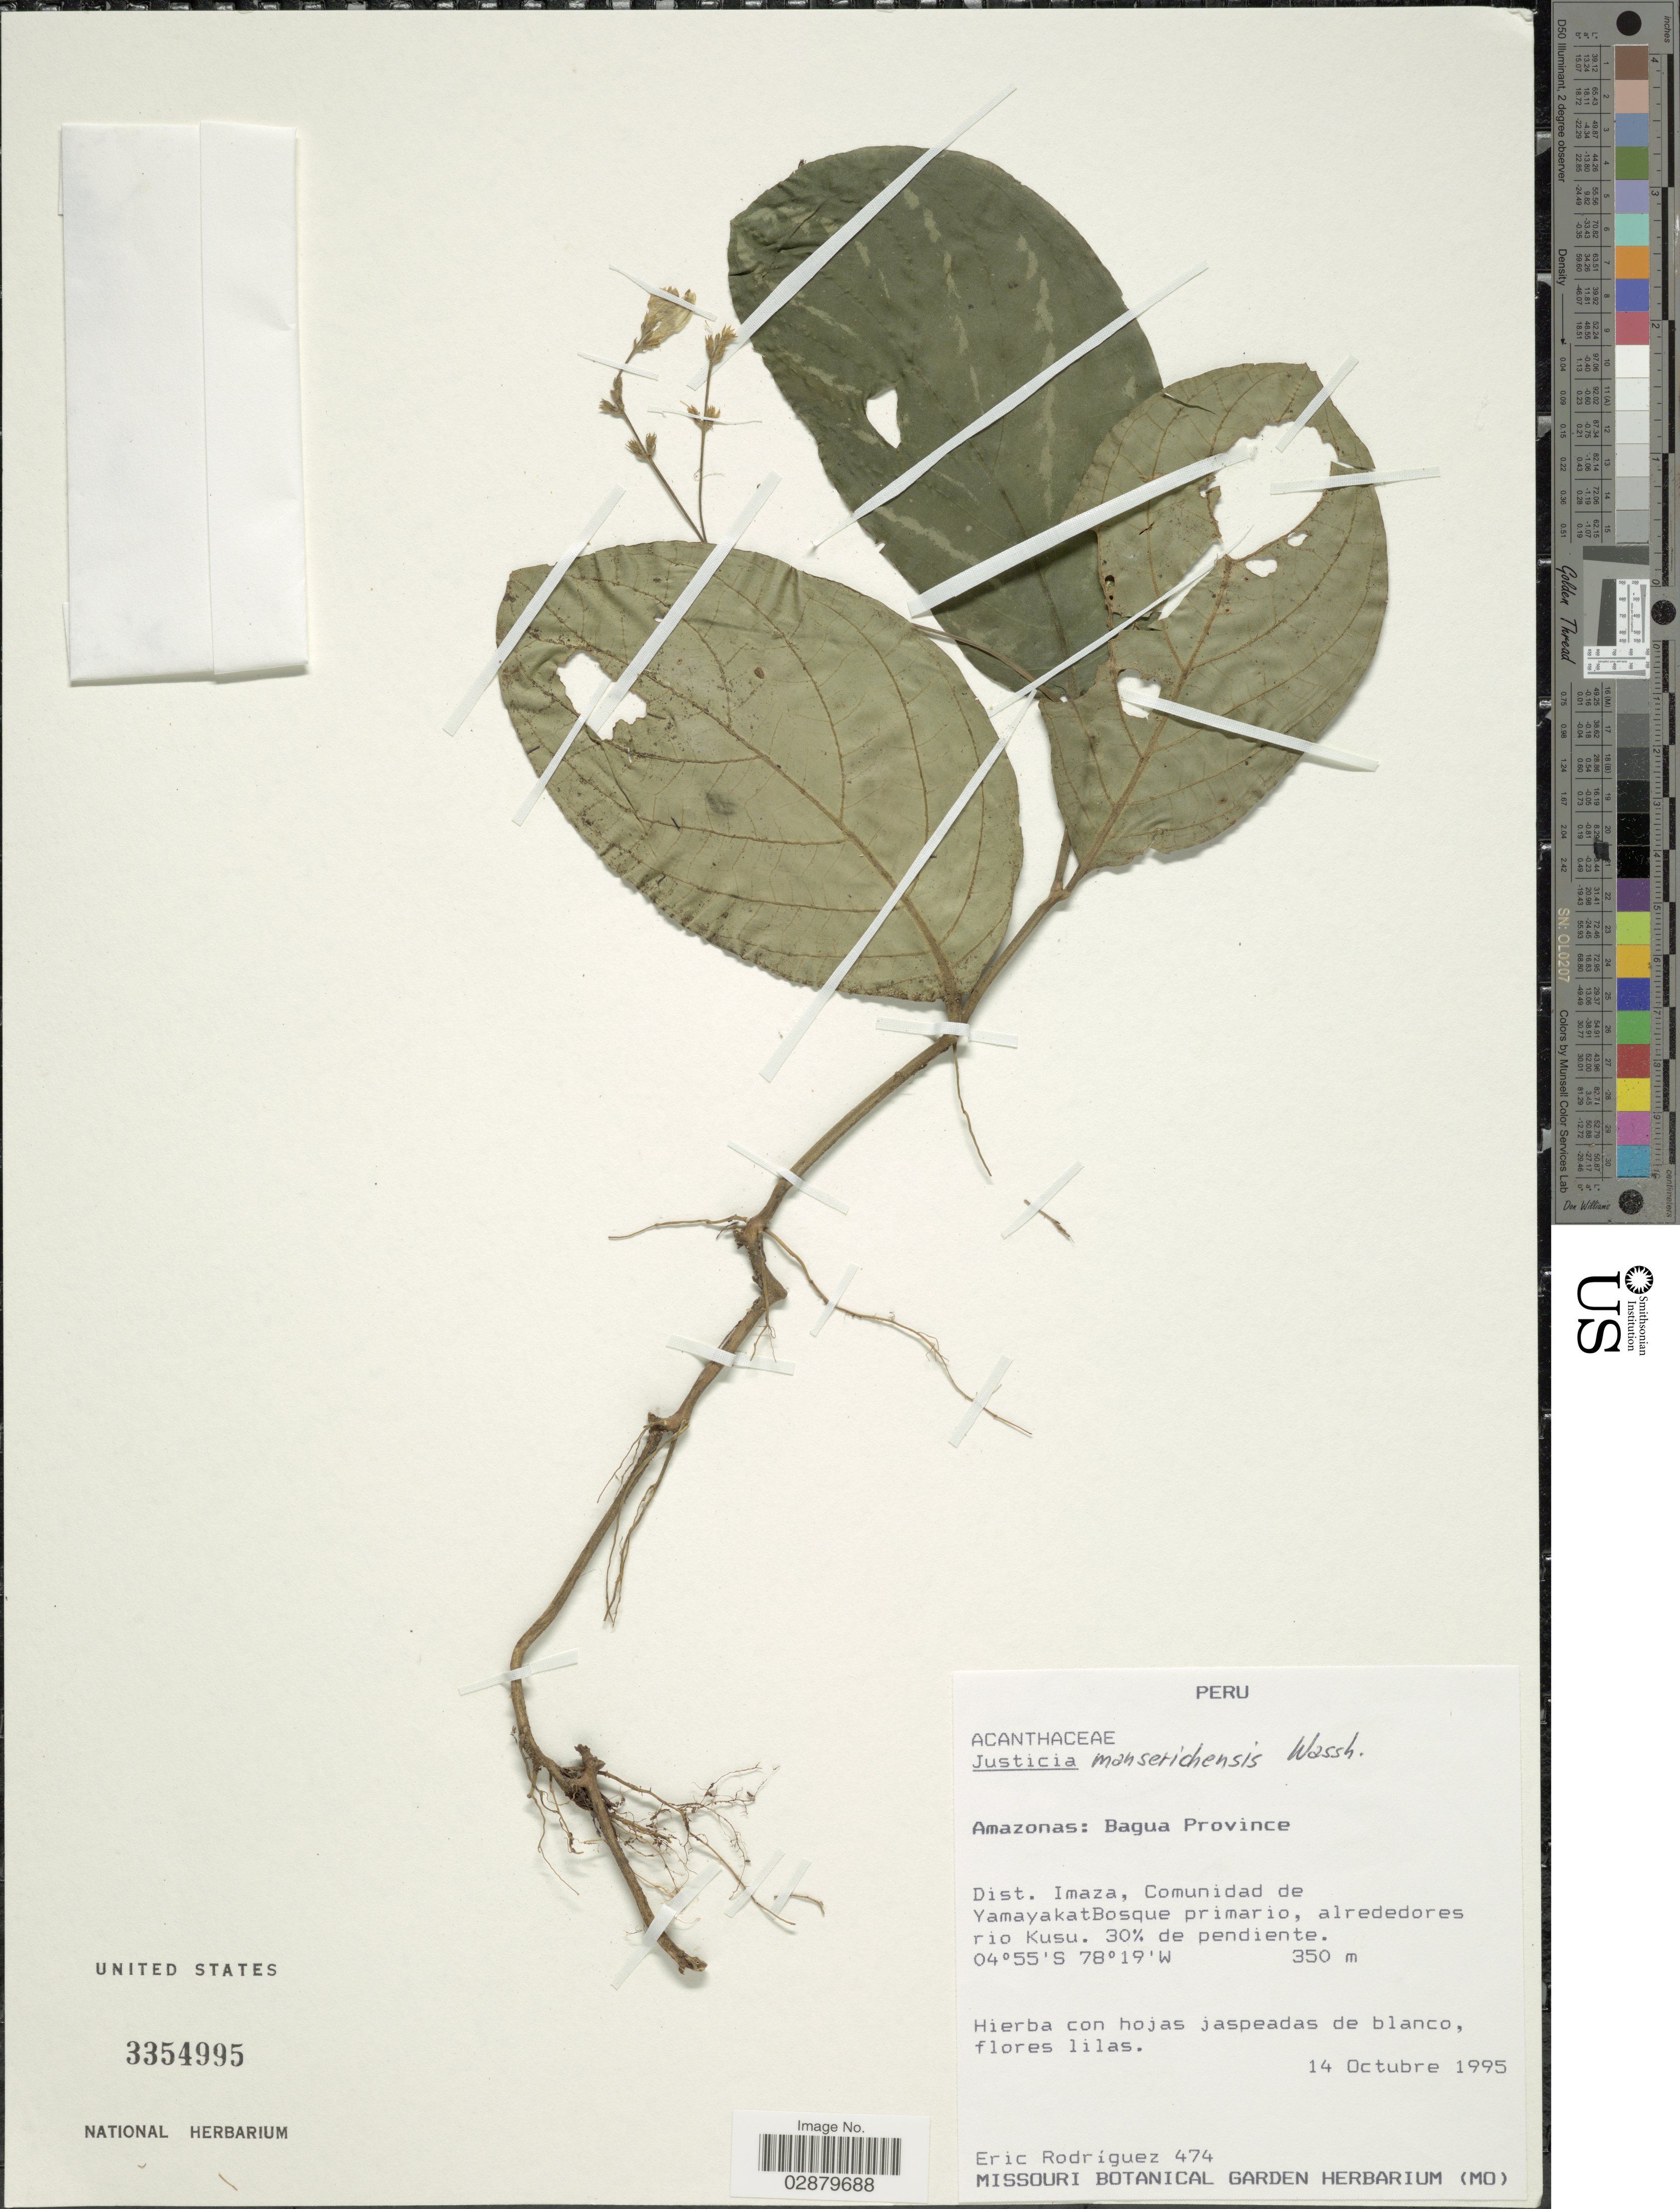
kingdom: Plantae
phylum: Tracheophyta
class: Magnoliopsida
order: Lamiales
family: Acanthaceae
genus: Justicia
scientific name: Justicia manserichensis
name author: Wassh.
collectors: E. Rodriguez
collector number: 474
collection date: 1995-10-14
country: Peru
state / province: Amazonas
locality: Bagua Province. Dist. Imaza, Comunidad de YamayakatBosque primario, alrededores rio Kusu.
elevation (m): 350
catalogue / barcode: US 3354995